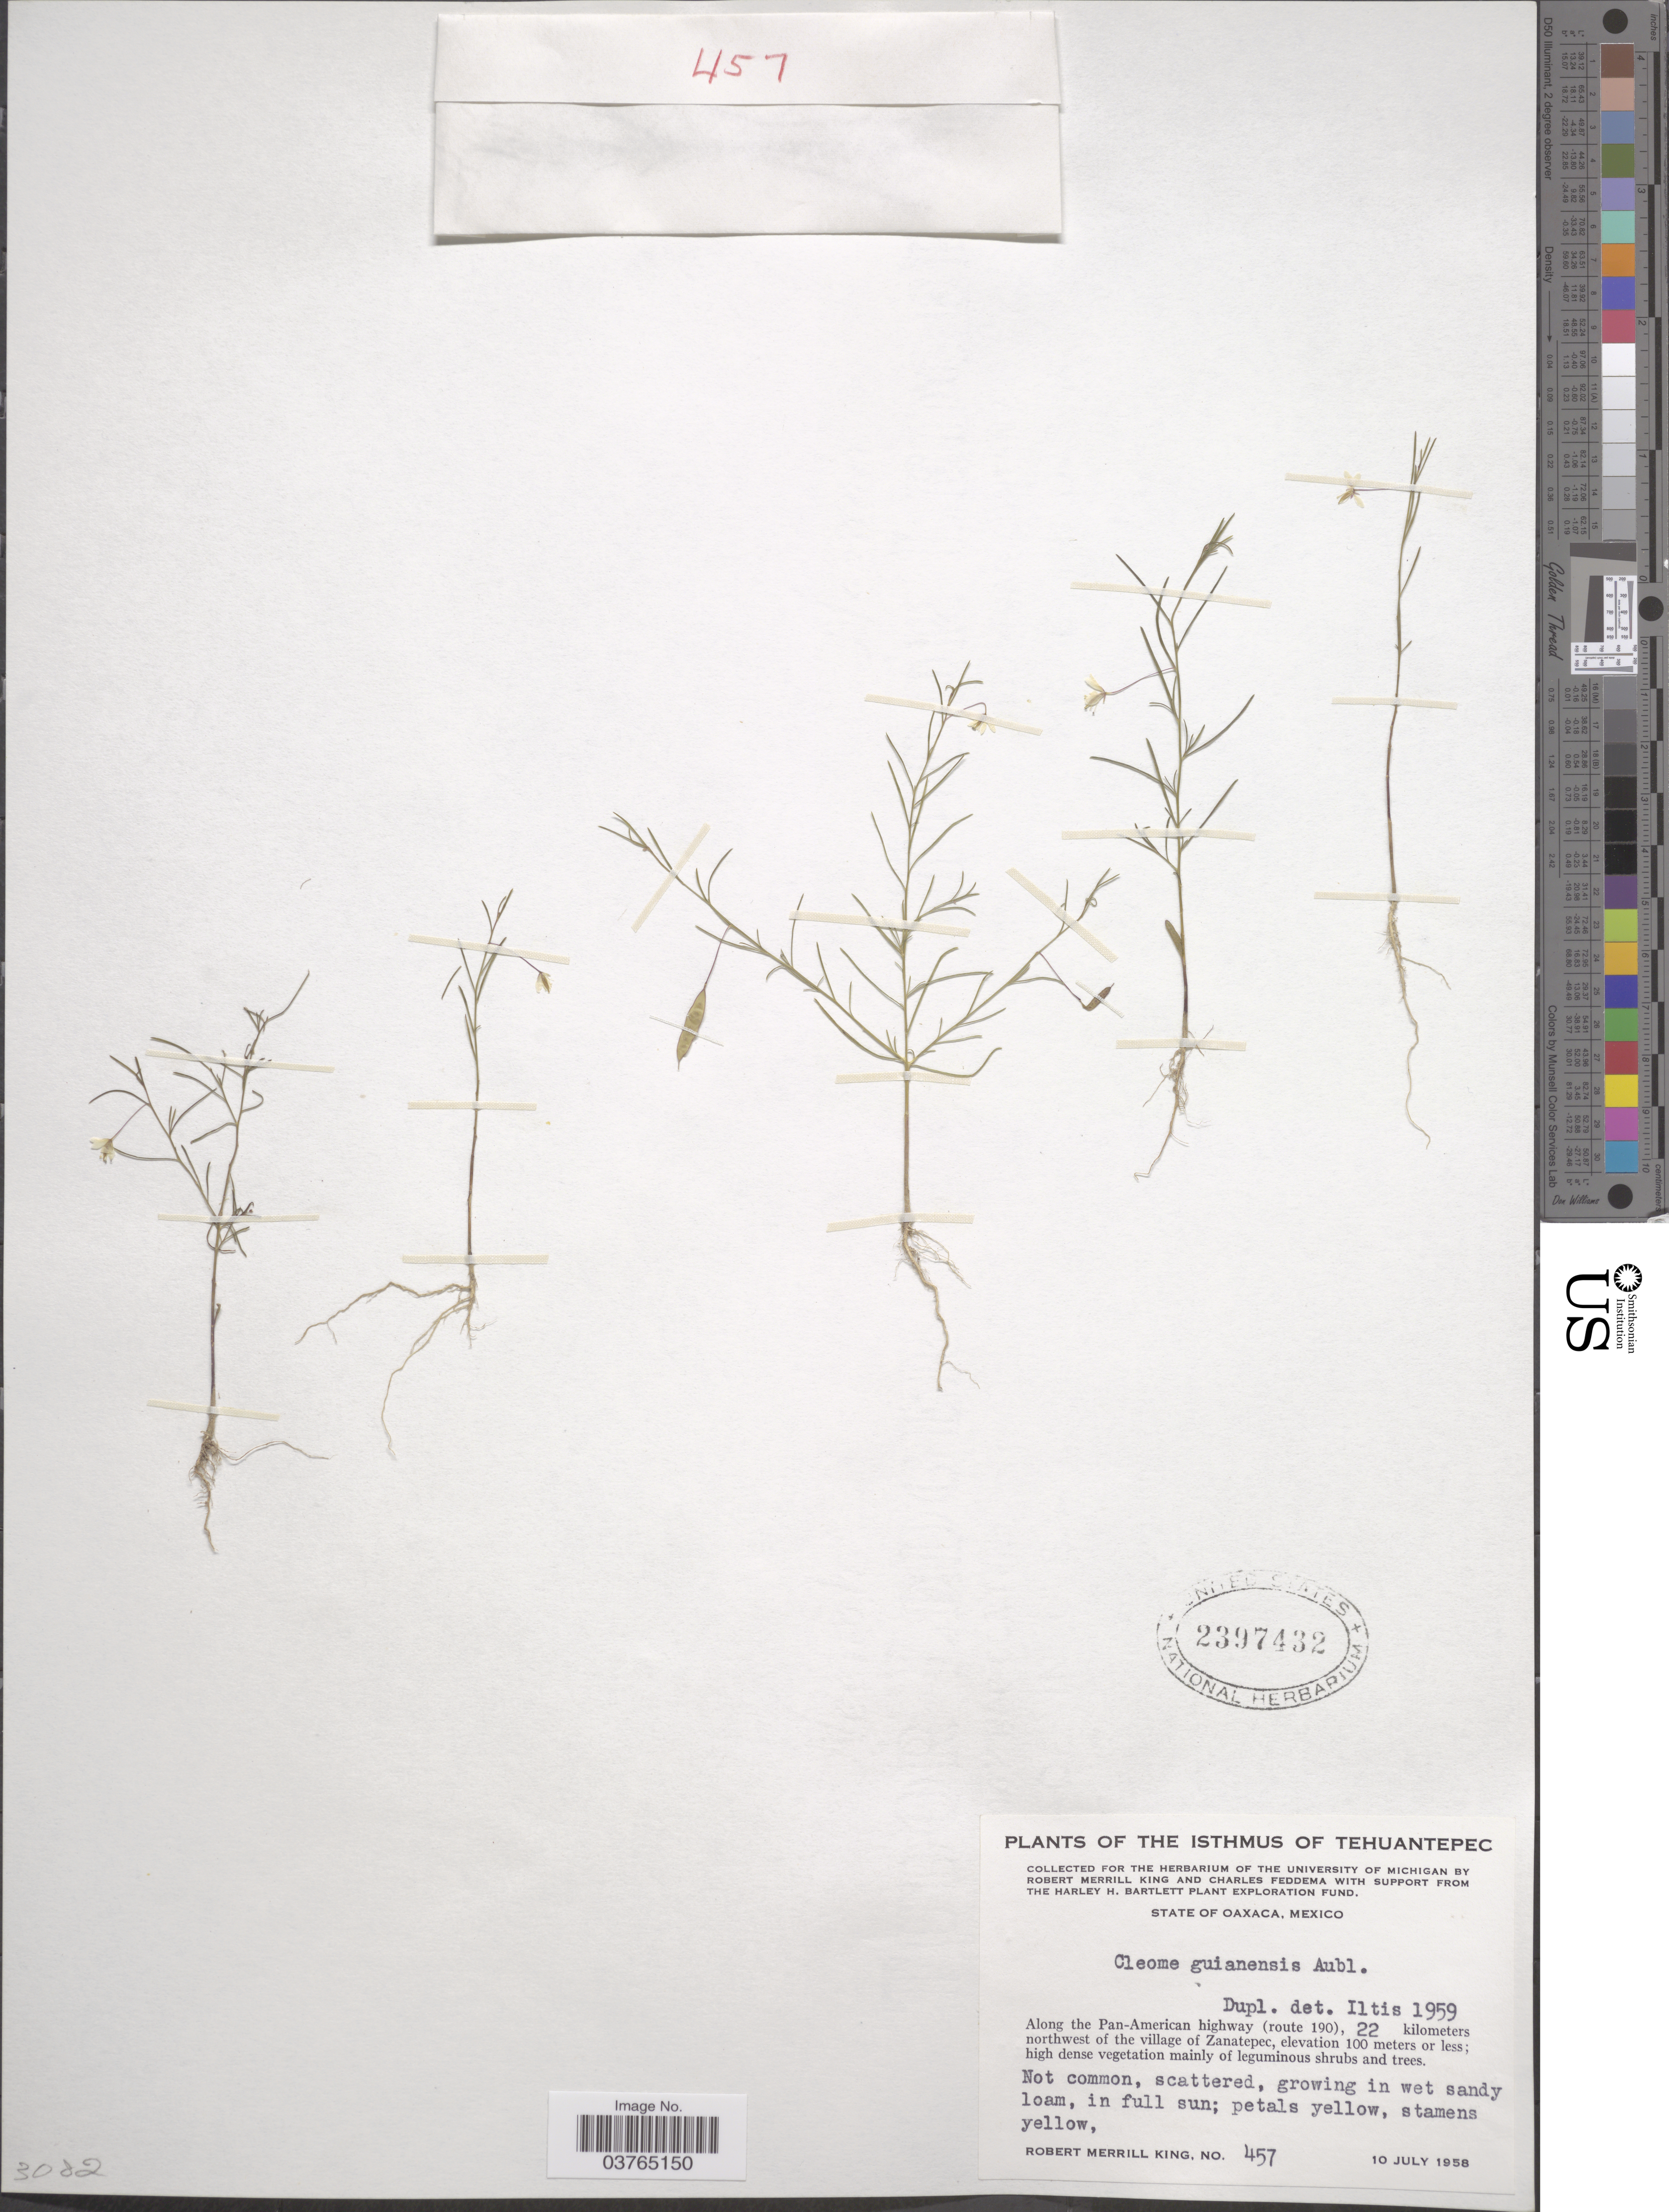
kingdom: Plantae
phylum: Tracheophyta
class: Magnoliopsida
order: Brassicales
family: Cleomaceae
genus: Physostemon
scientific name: Physostemon guianensis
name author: (Aubl.) Malme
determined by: Strong, M. T., (US), Smithsonian Institution - National Museum of Natural History (UNITED STATES)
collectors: R. M. King & C. Feddema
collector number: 457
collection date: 1958-07-10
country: Mexico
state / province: Oaxaca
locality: The Isthmus of Tehuantepec. Along the Pan-American highway (route 190), 22 kilometers northwest of the village of Zanatepec.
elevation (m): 100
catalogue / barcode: US 2397432